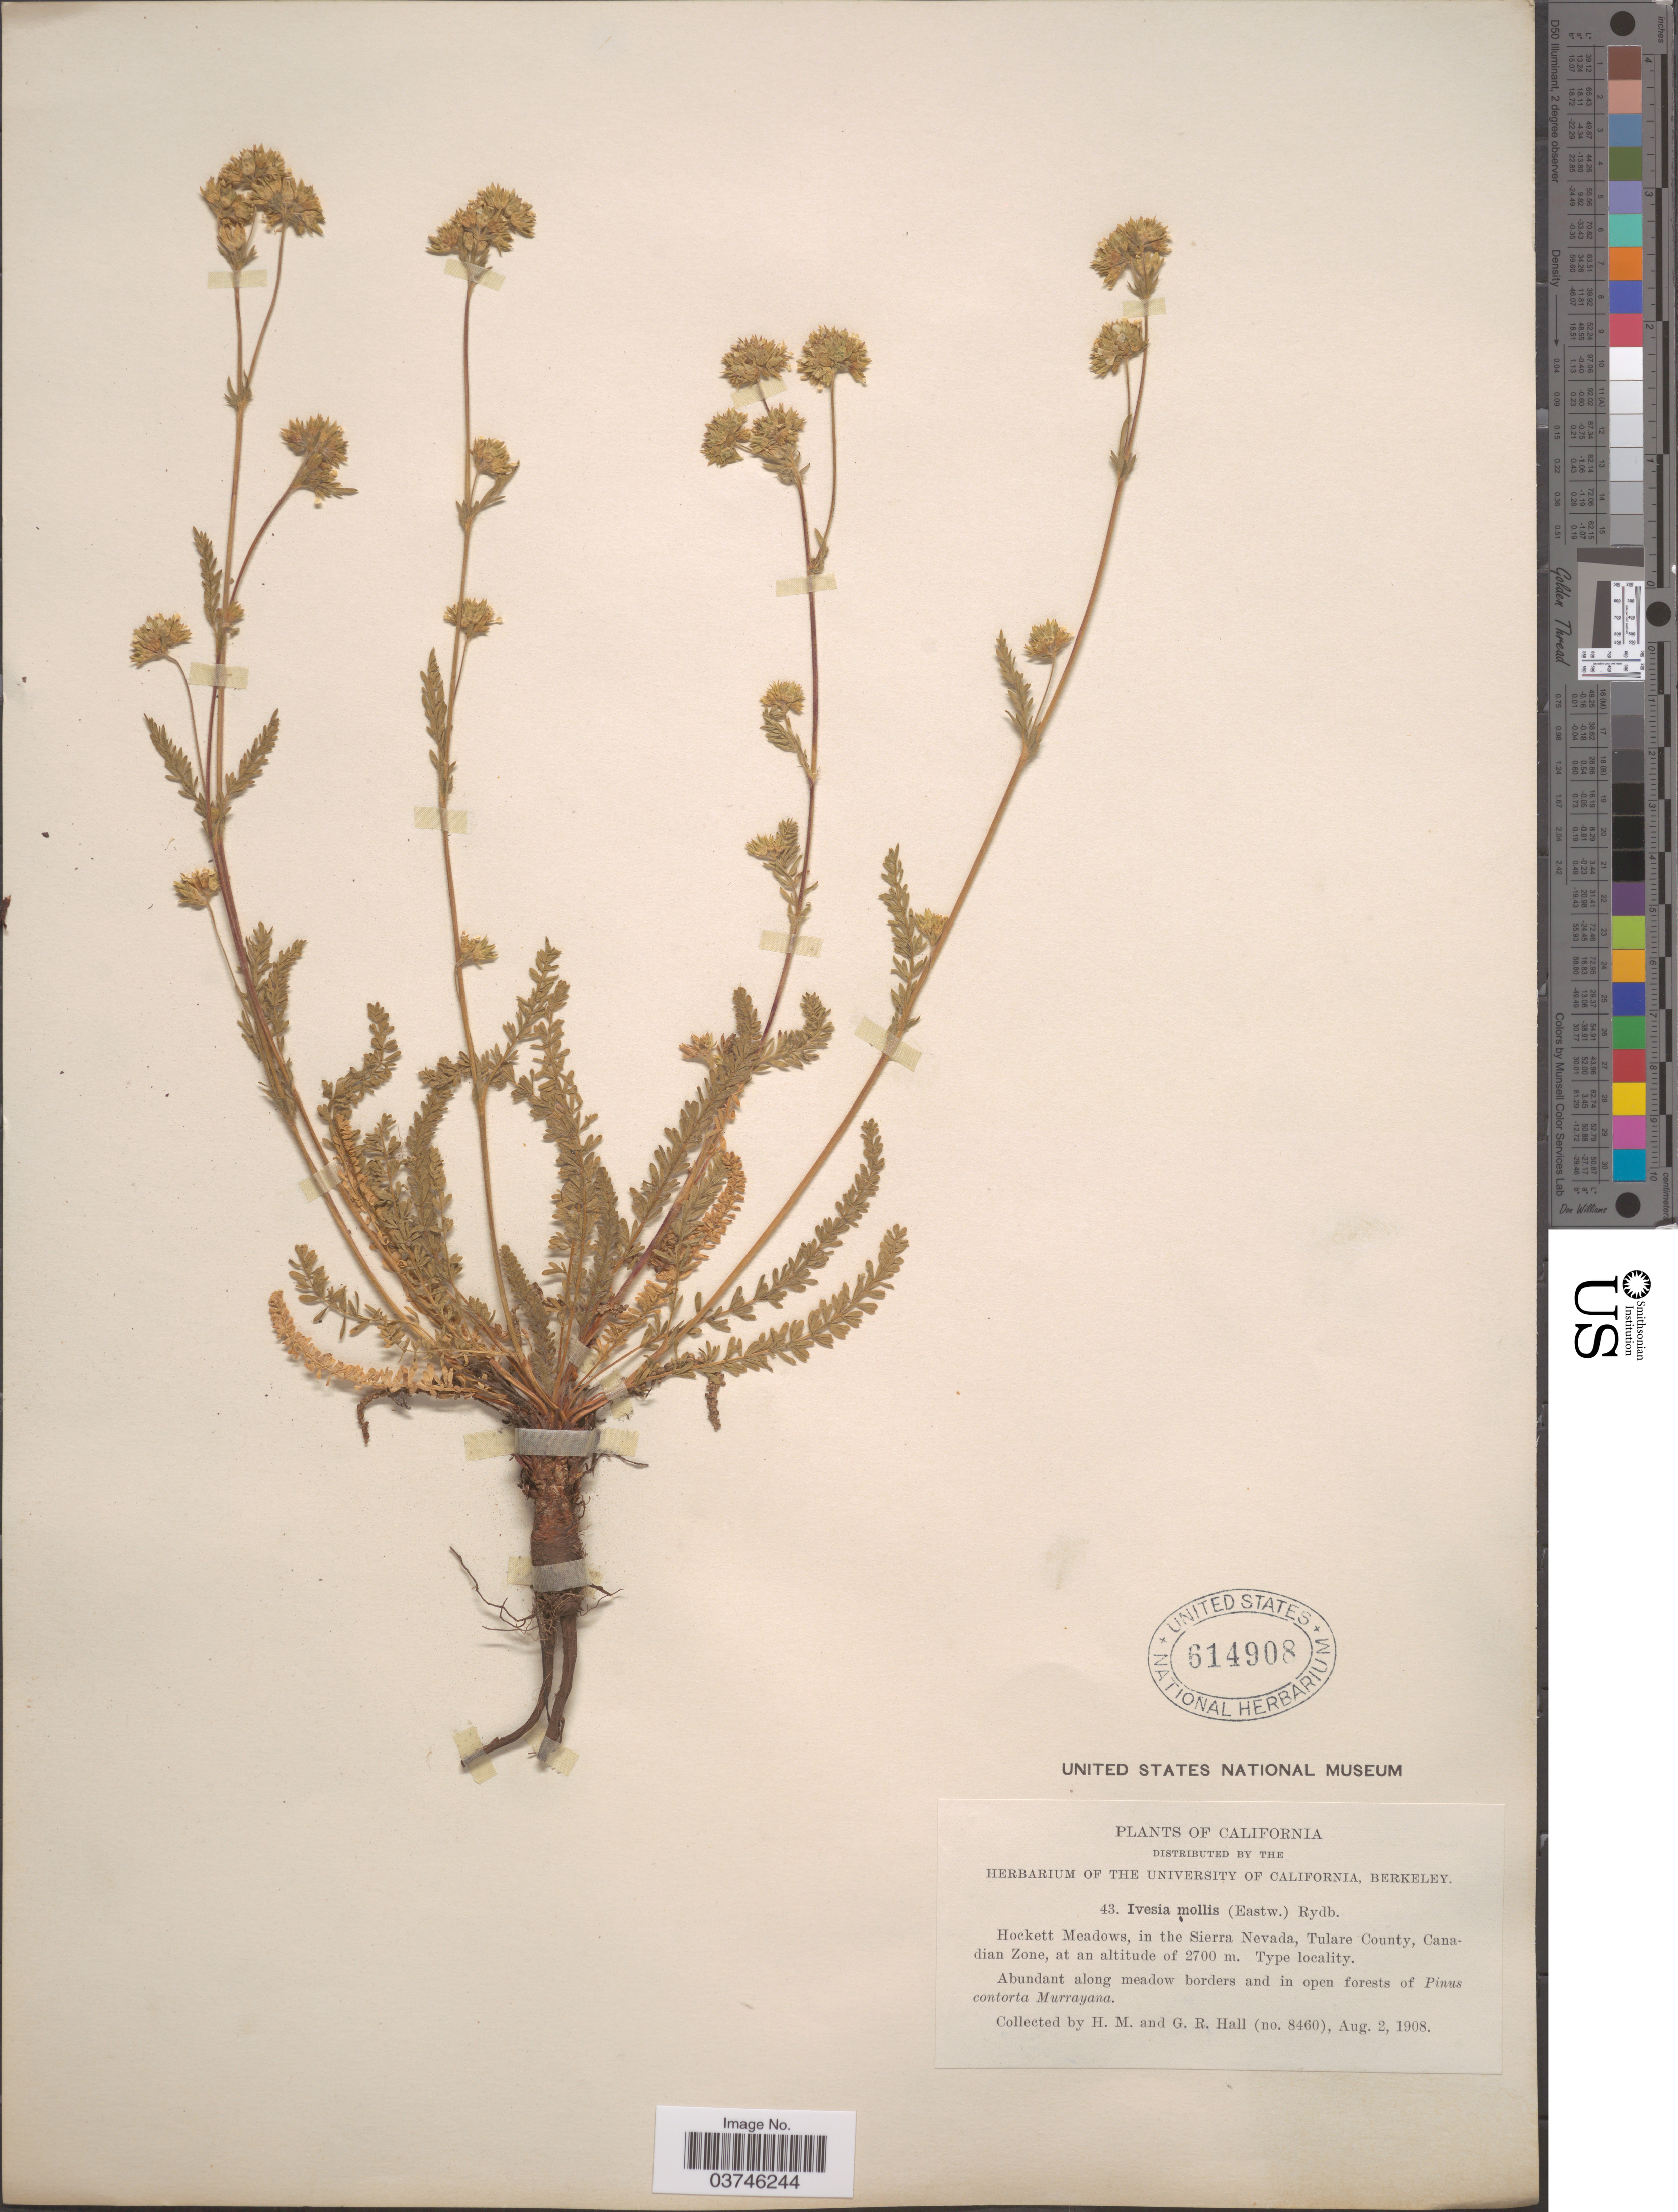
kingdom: Plantae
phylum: Tracheophyta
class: Magnoliopsida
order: Rosales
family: Rosaceae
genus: Potentilla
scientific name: Potentilla campestris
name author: (M.E. Jones) Jeps.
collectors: H. M. Hall & G. Hall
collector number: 8460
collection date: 1908-08-02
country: United States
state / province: California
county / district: Tulare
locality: Hockett Meadows, in the Sierra Nevada, Tulare County, Canadian Zone.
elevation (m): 2700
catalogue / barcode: US 614908